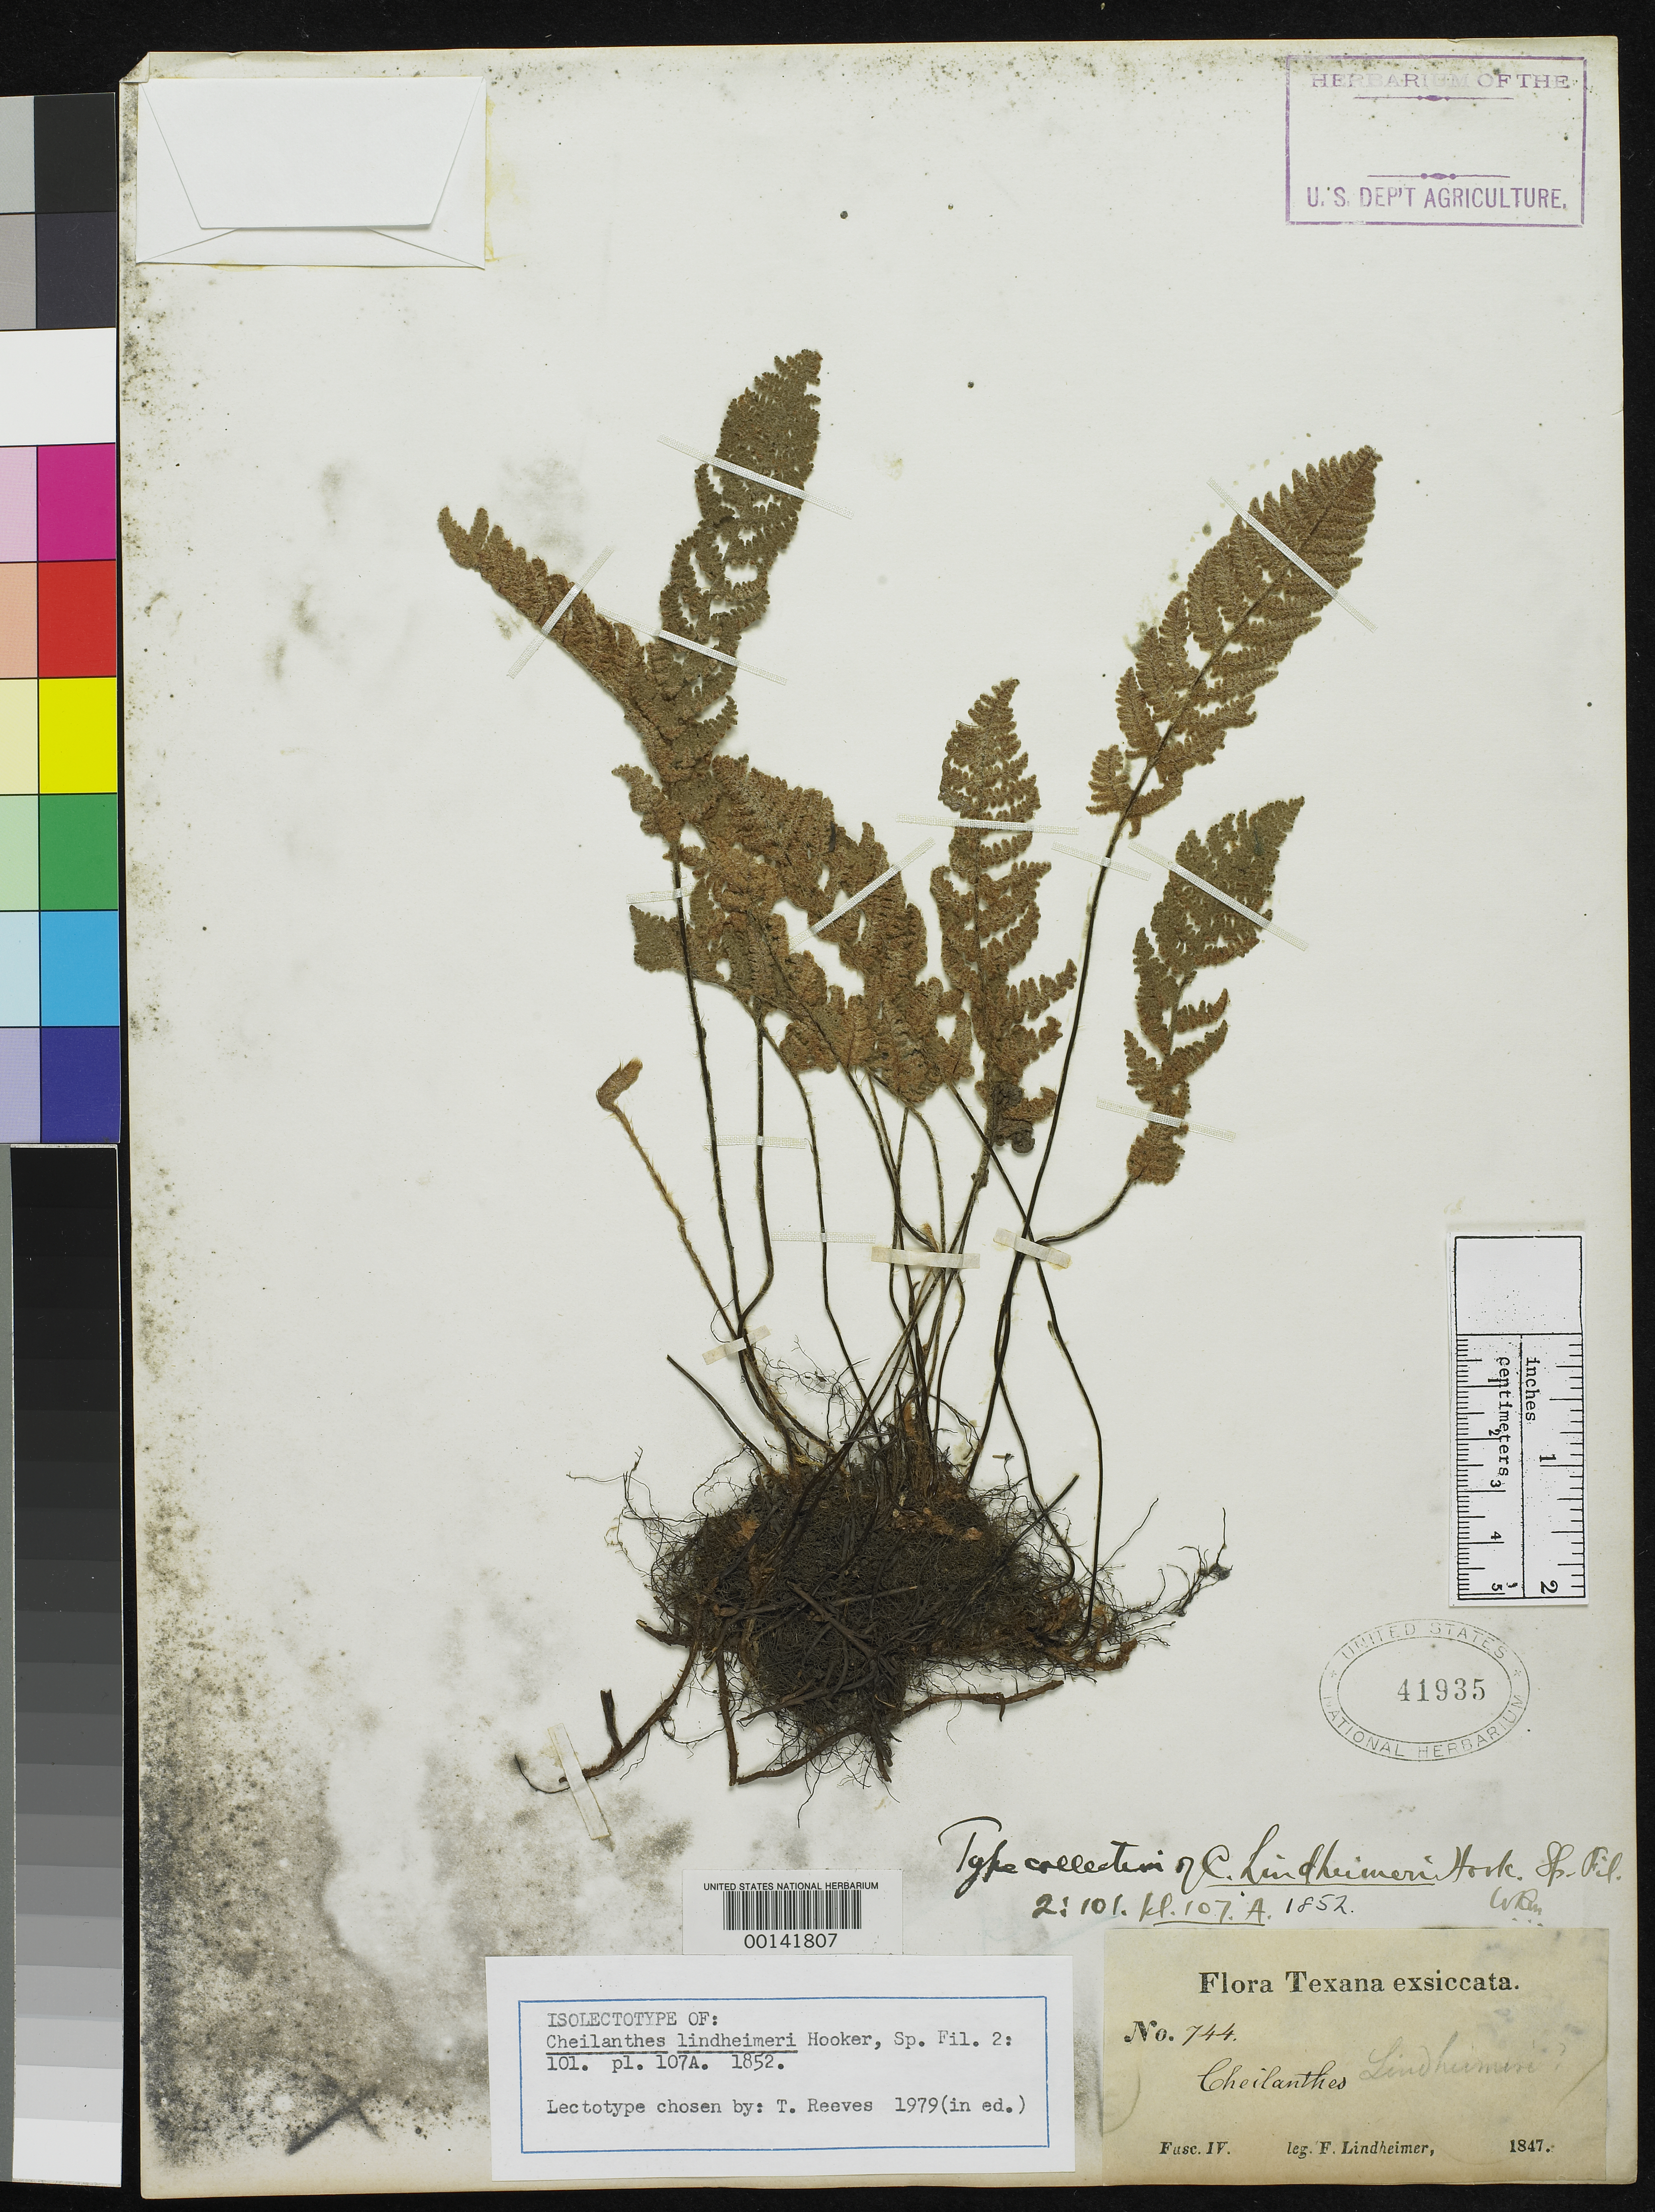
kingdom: Plantae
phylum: Tracheophyta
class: Polypodiopsida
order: Polypodiales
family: Pteridaceae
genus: Cheilanthes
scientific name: Cheilanthes lindheimeri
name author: Hook.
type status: Type Collection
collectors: F. J. Lindheimer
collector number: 744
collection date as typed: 1847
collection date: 1847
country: United States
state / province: Texas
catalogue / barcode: US 41935